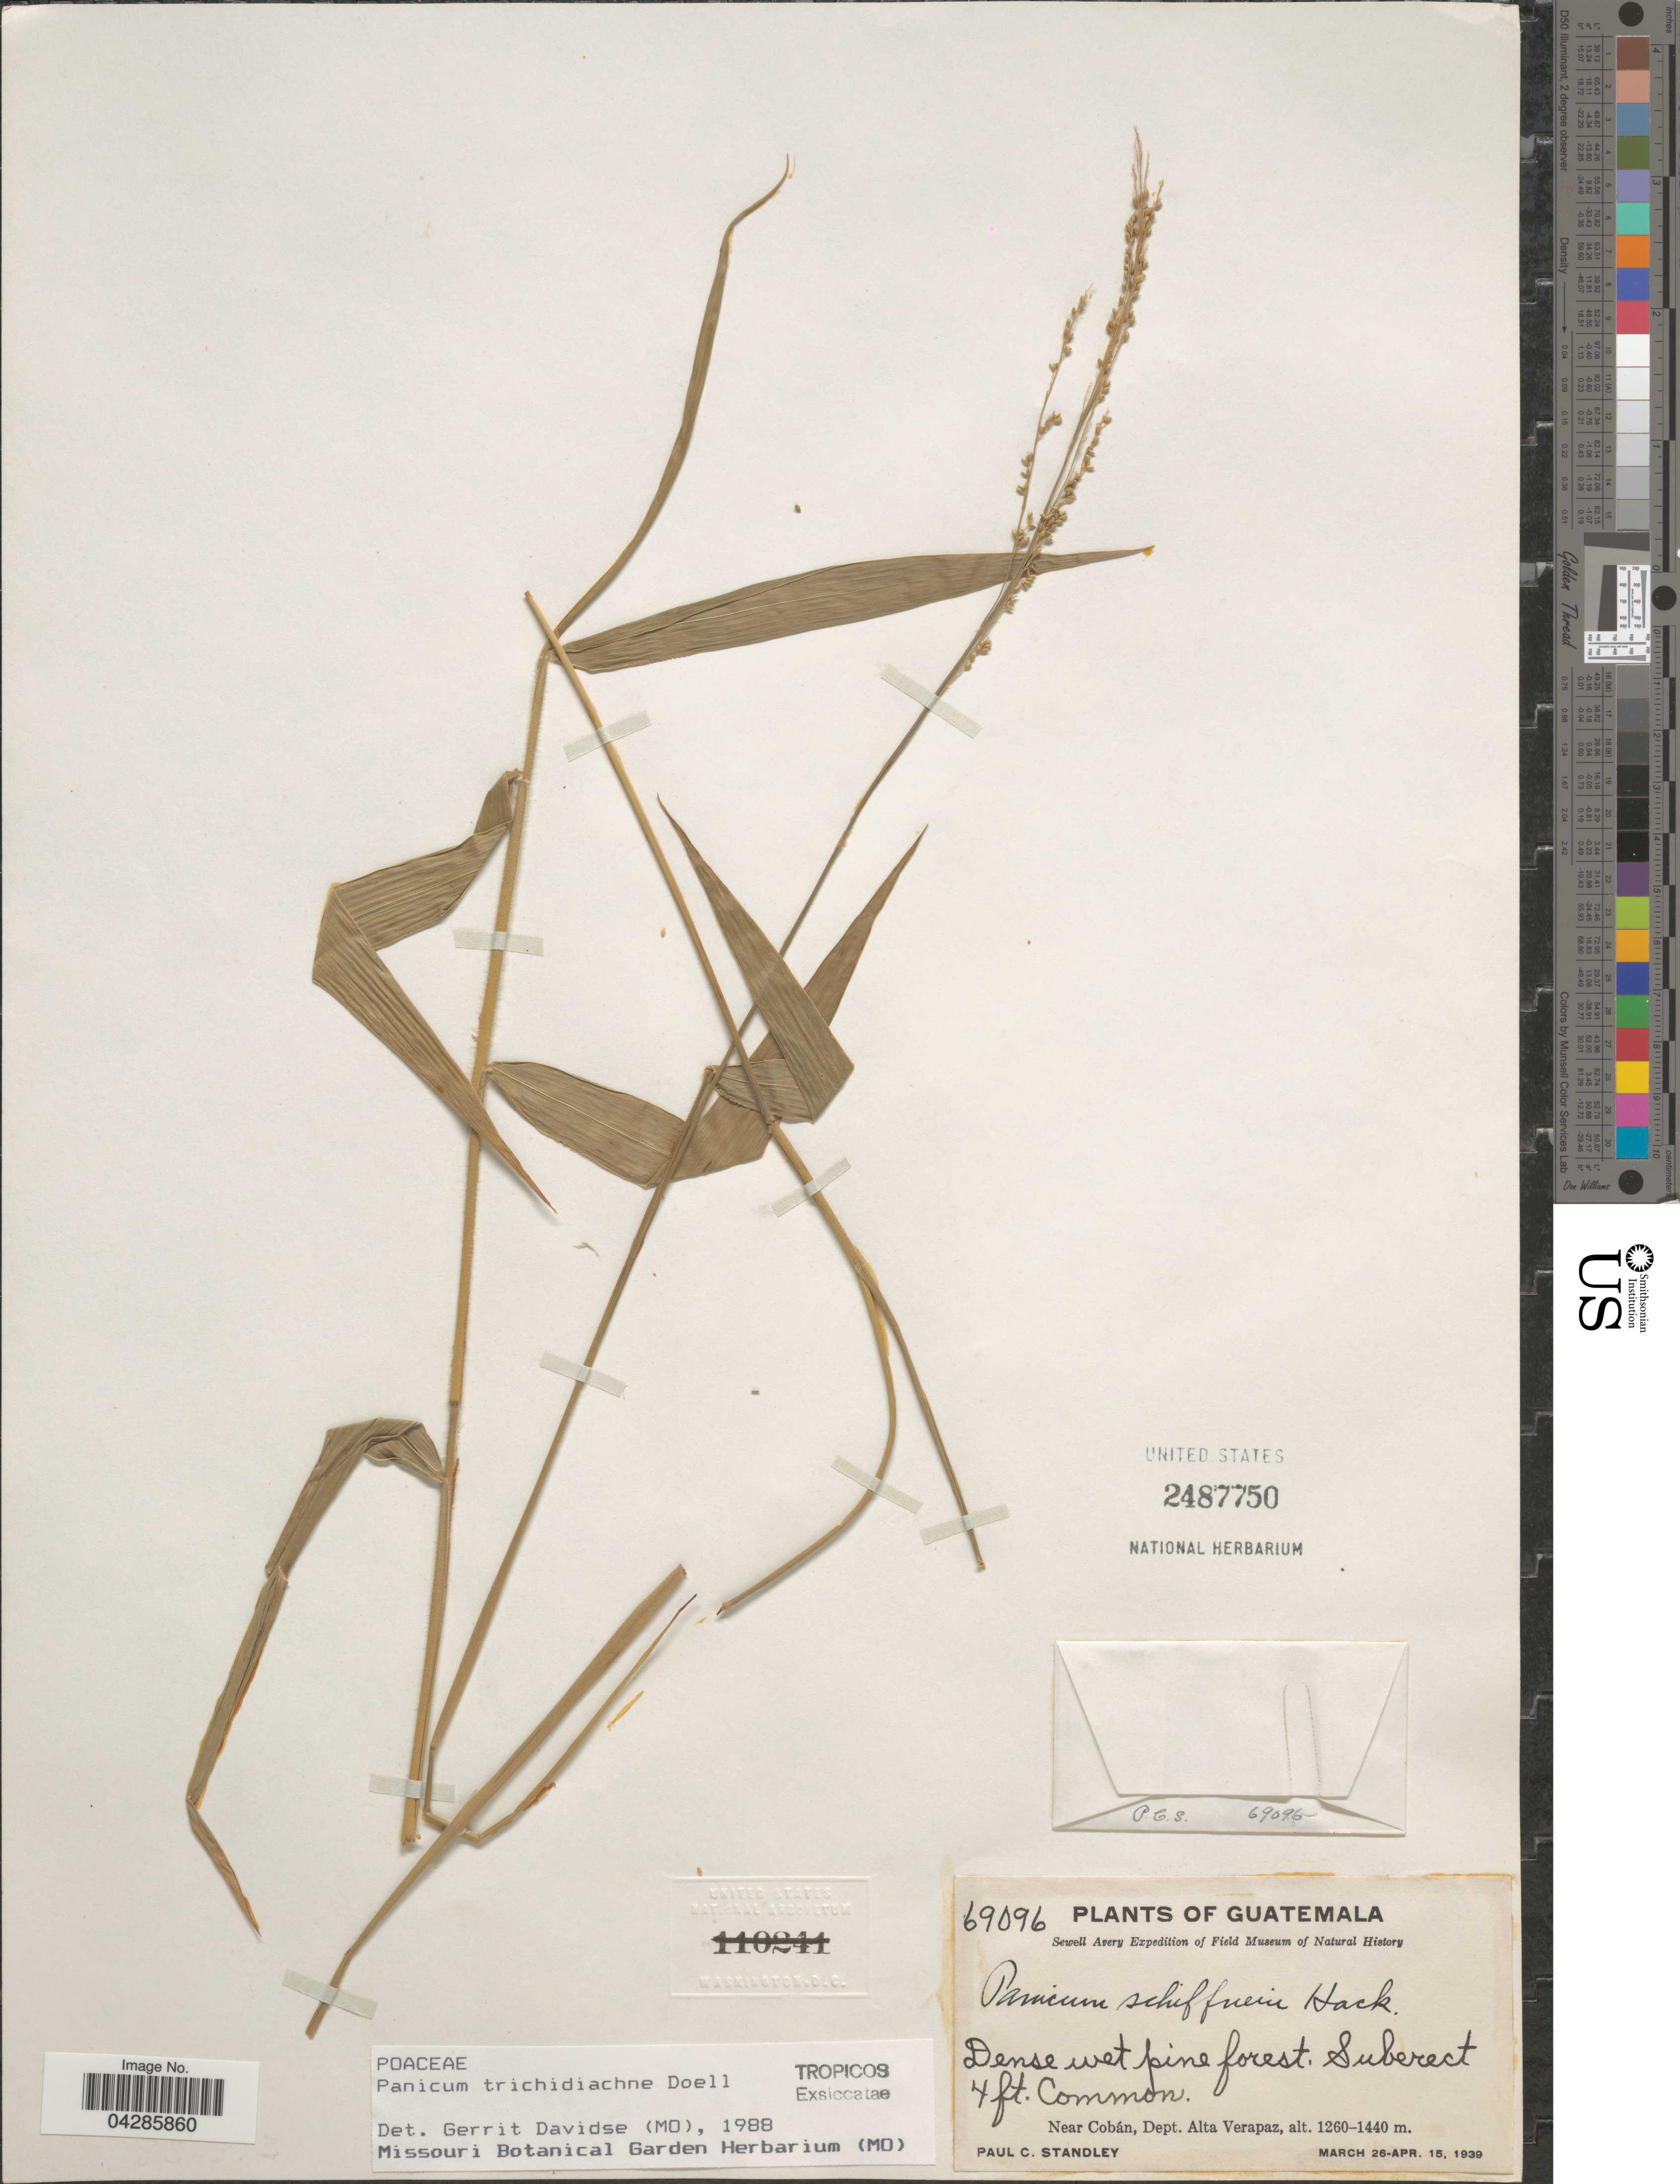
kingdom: Plantae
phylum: Tracheophyta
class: Liliopsida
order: Poales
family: Poaceae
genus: Morronea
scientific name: Morronea trichidiachnis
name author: (Döll) Zuloaga & Scataglini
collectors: P. C. Standley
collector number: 69096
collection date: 1939-03-26/1939-04-15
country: Guatemala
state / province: Alta Verapaz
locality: Sewell Avery Expedition. Dense wet pine forest. Near Cobán, Dept. Alta Verapaz.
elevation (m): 1260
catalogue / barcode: US 2487750